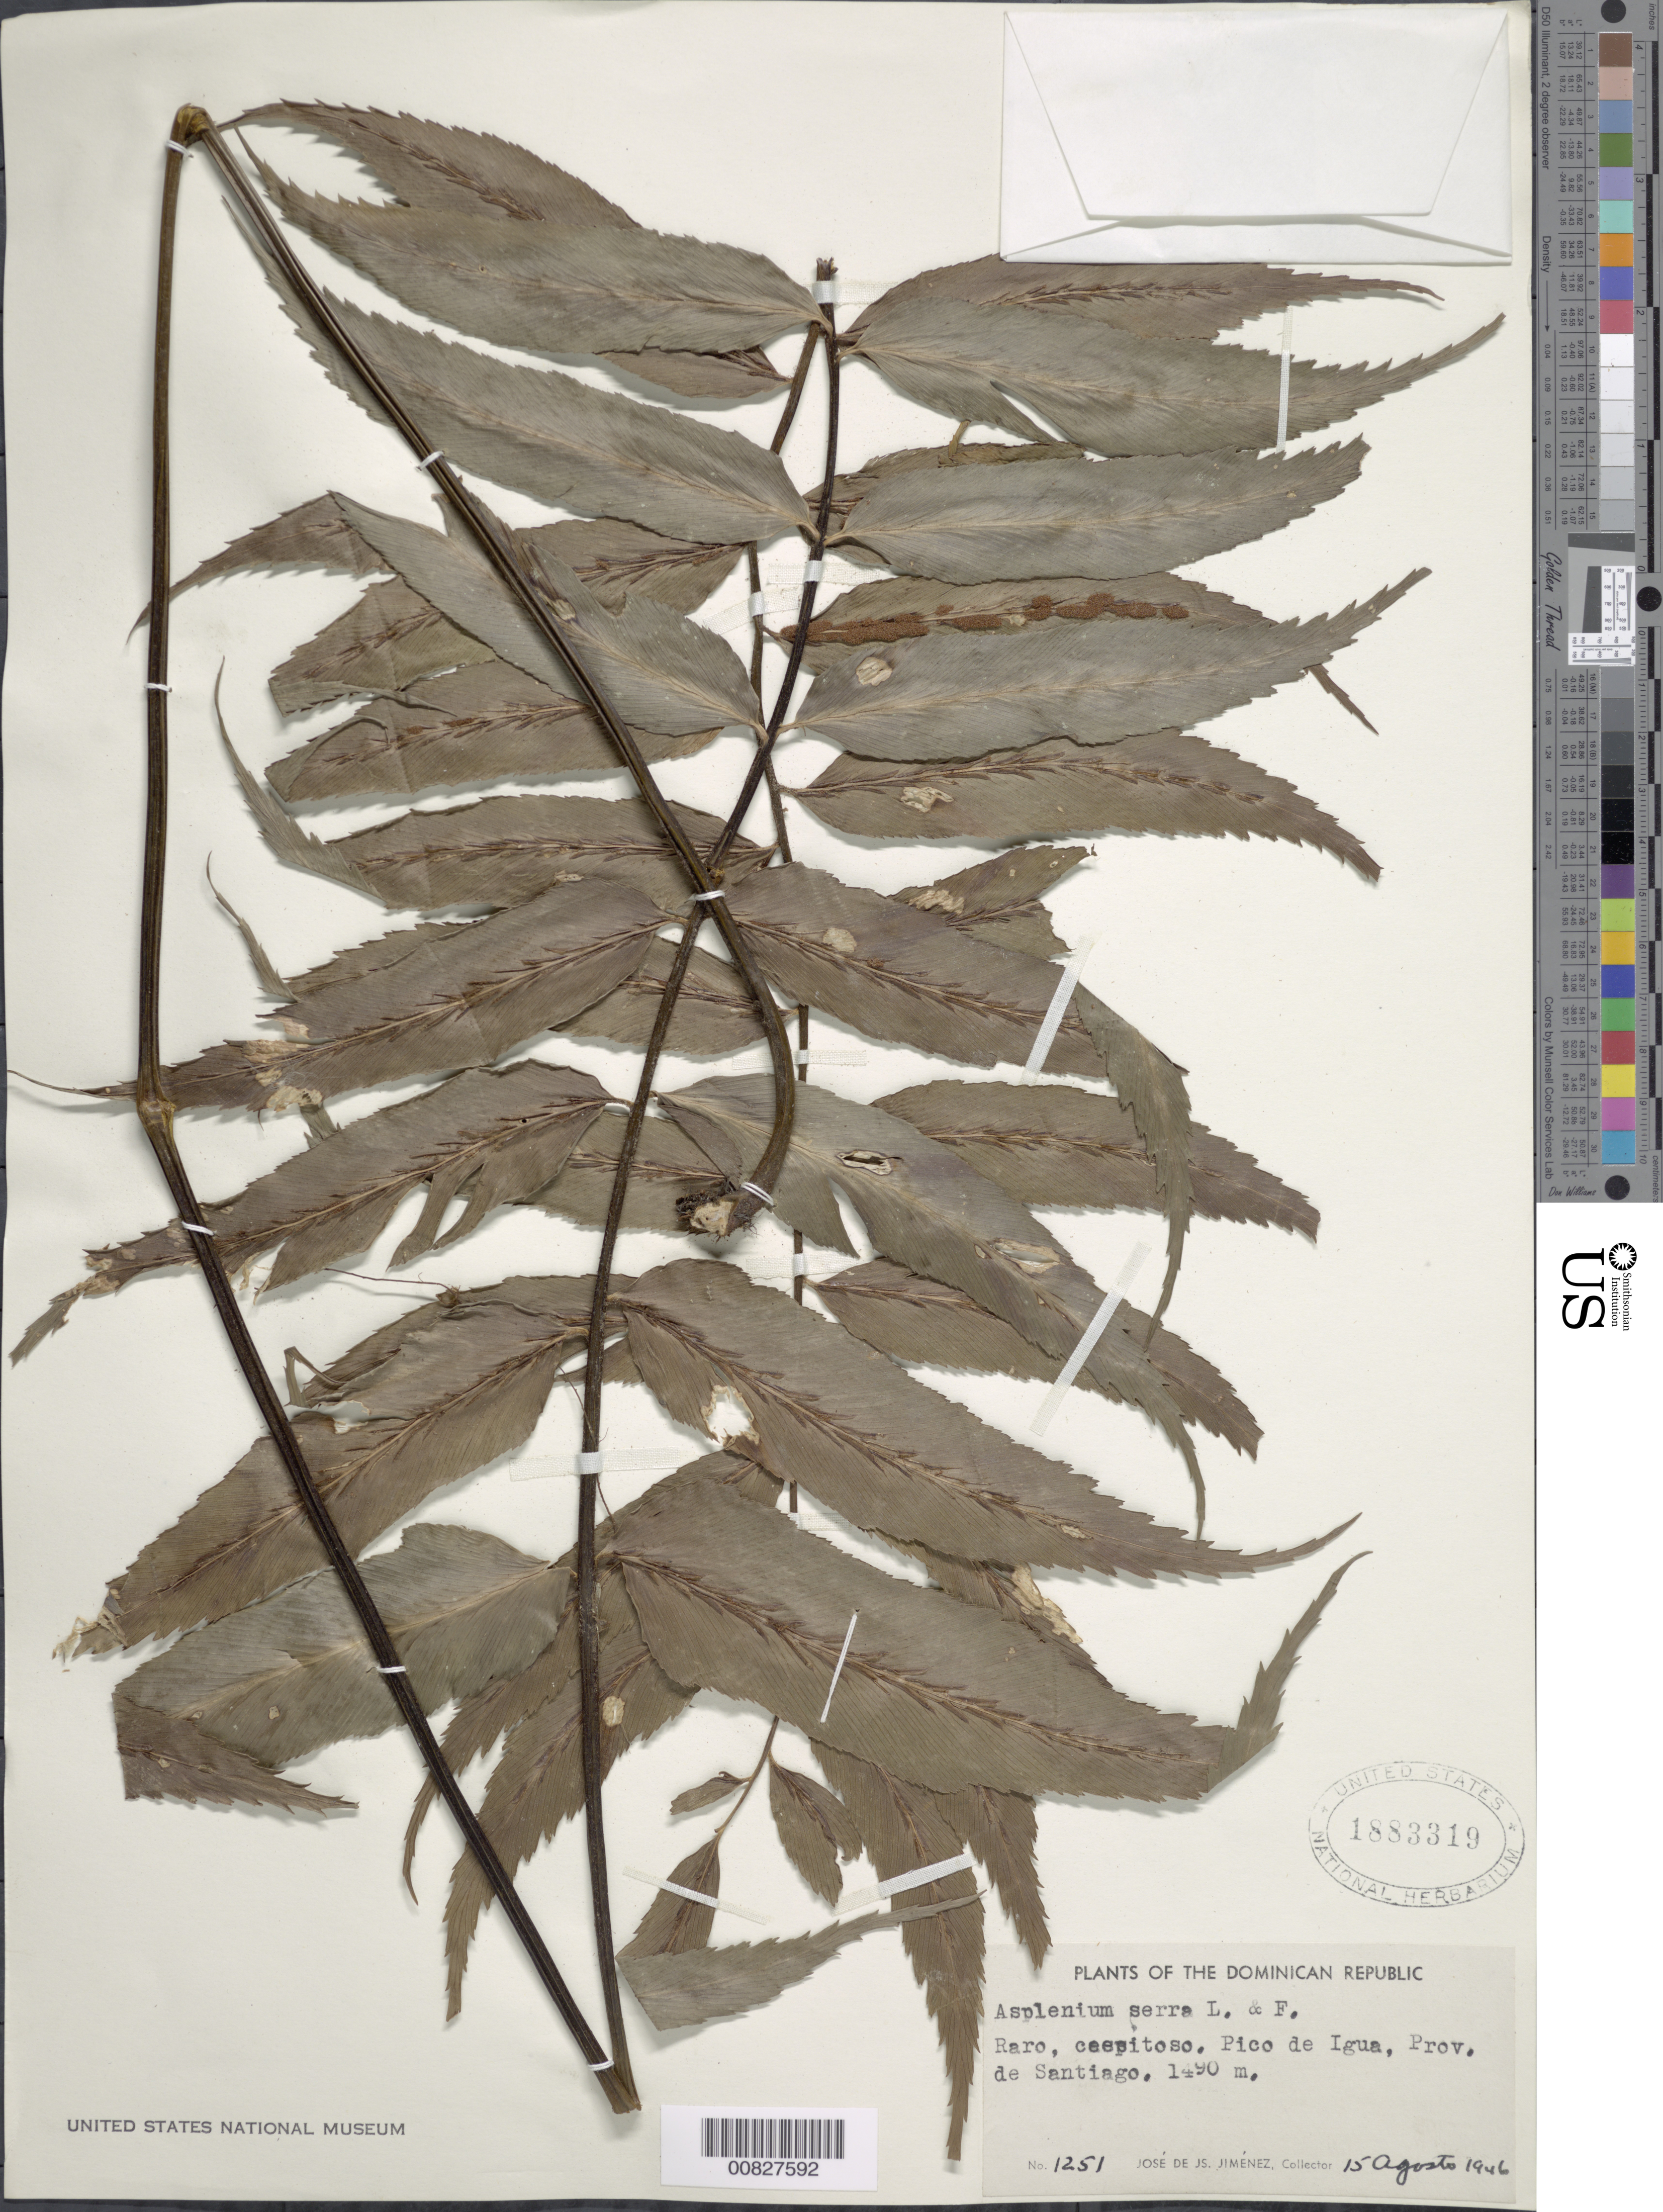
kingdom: Plantae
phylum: Tracheophyta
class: Polypodiopsida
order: Polypodiales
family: Aspleniaceae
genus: Asplenium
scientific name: Asplenium serra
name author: Langsd. & Fisch.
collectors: J. J. Jiménez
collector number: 1251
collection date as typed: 15 Aug 1946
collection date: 1946-08-15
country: Dominican Republic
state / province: Santiago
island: Hispaniola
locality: Pico de Igua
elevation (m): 1490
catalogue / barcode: US 1883319